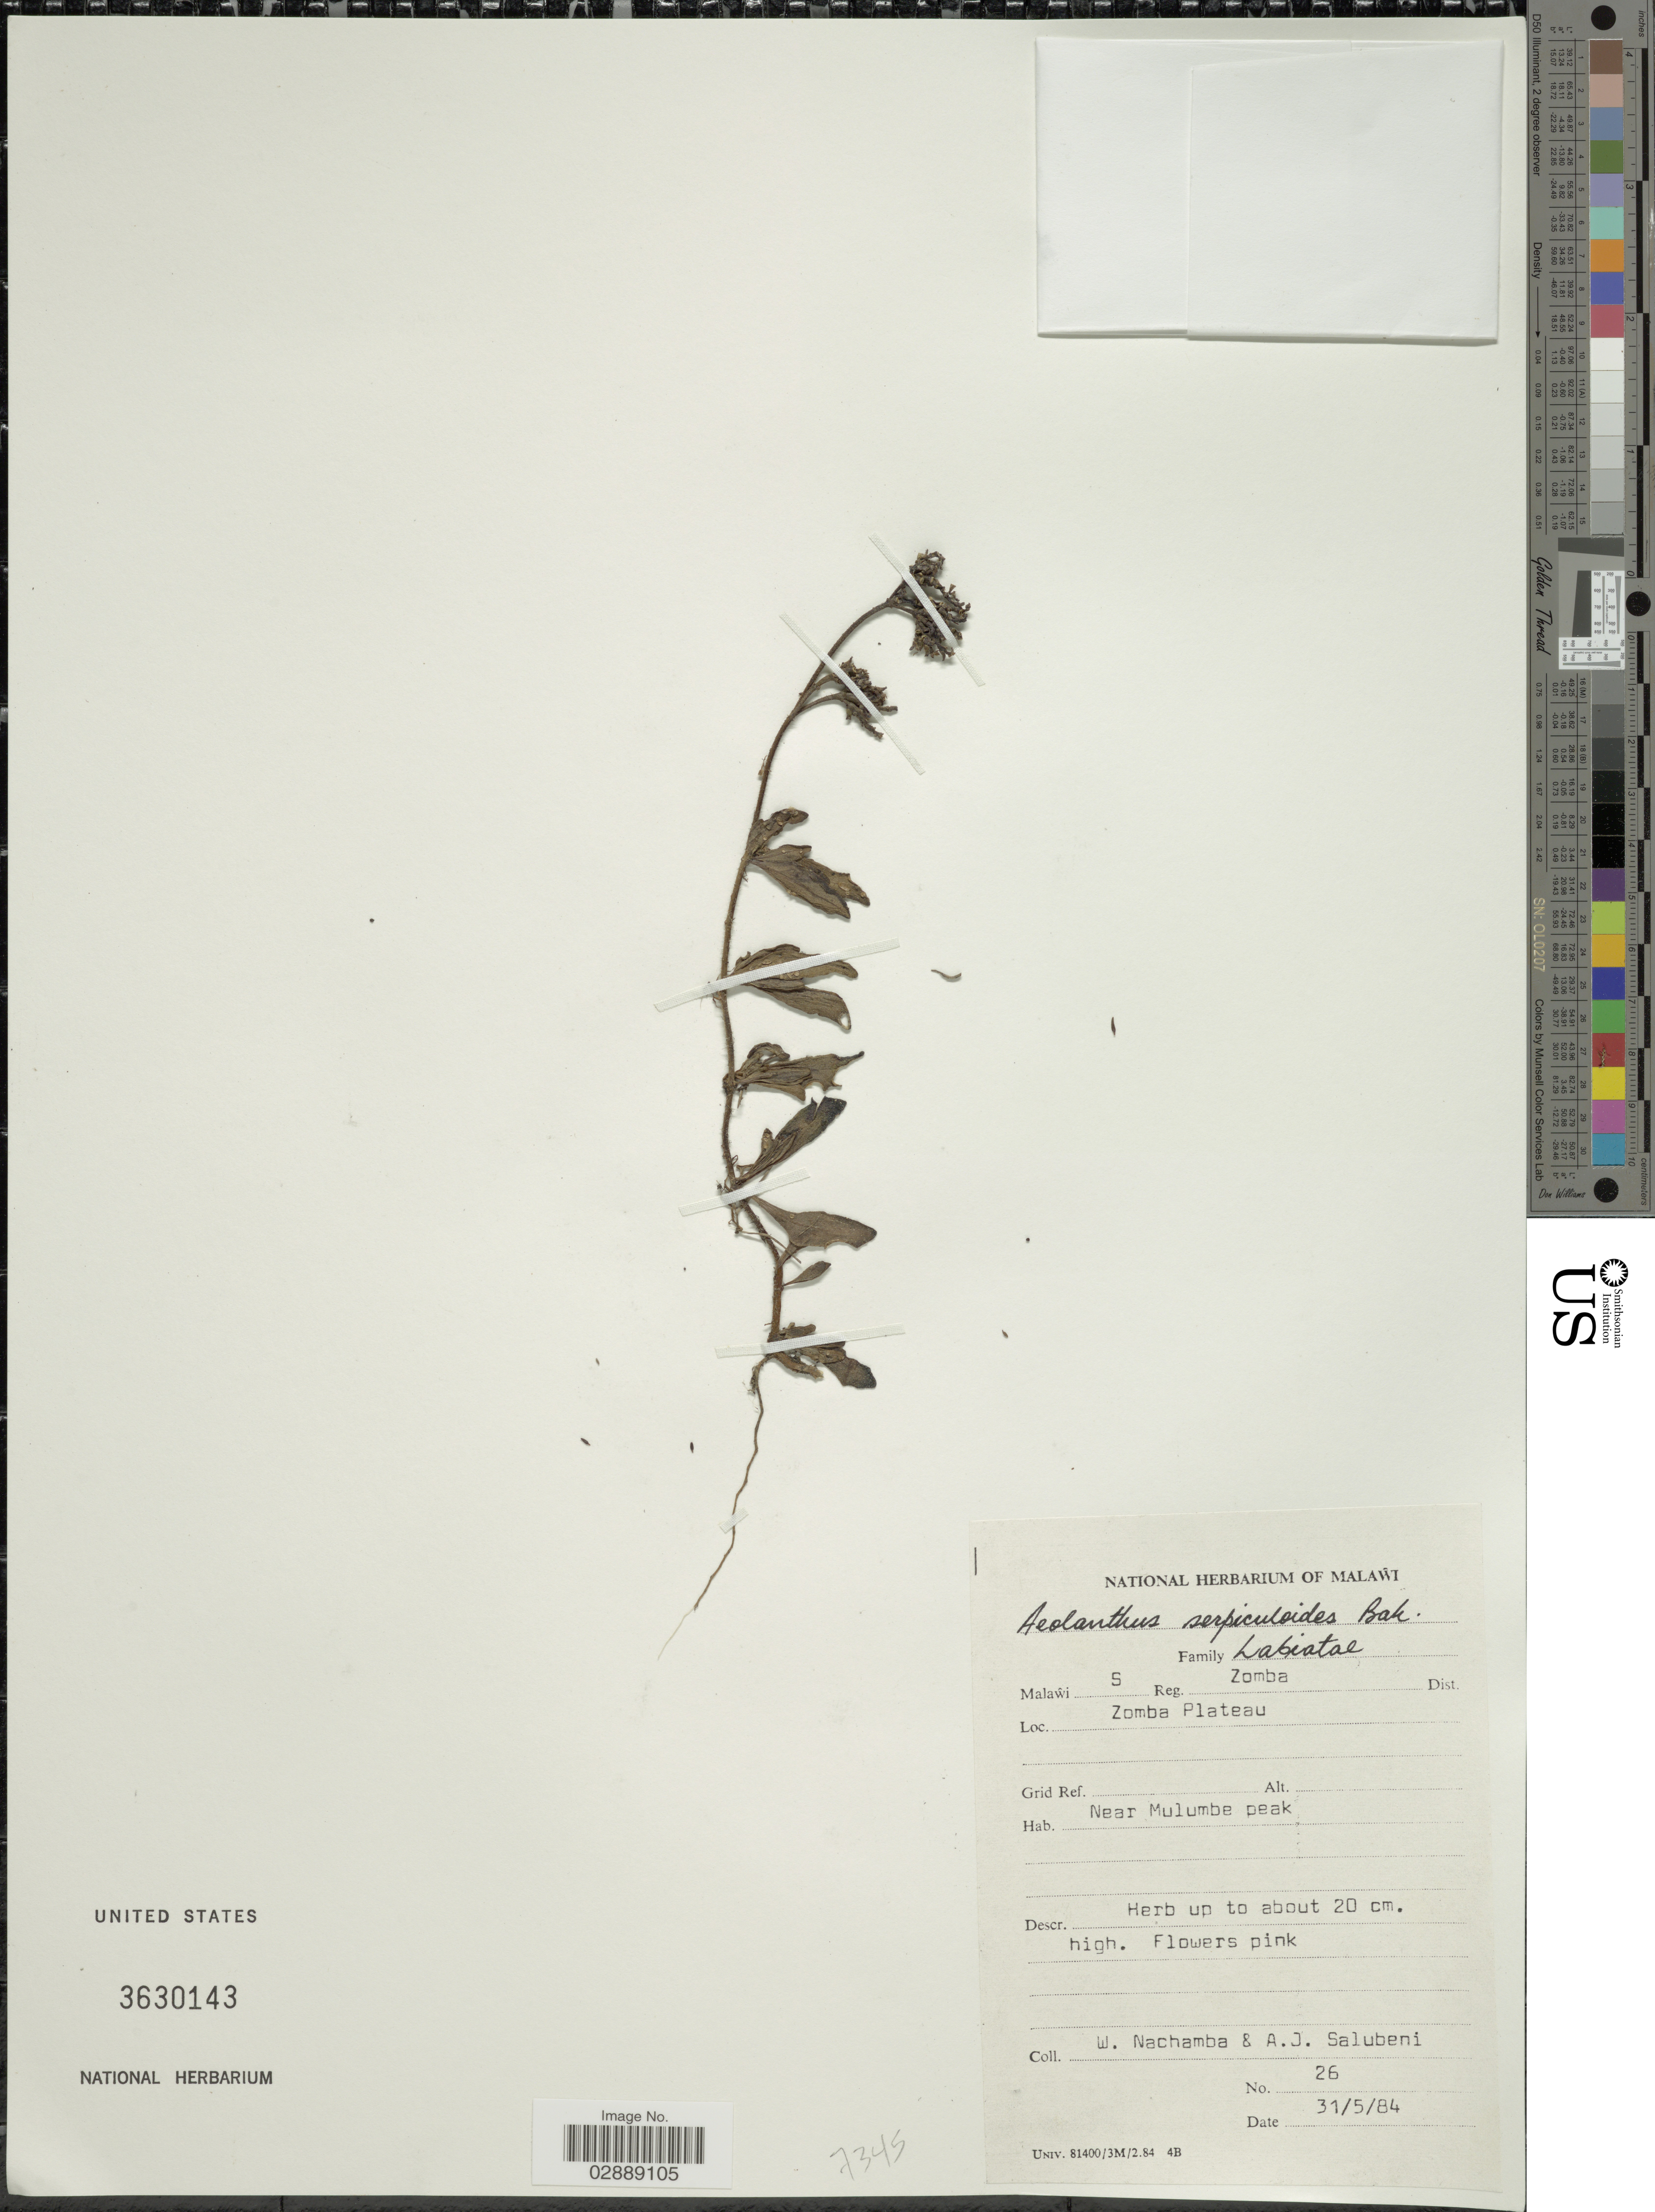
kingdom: Plantae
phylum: Tracheophyta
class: Magnoliopsida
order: Lamiales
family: Lamiaceae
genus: Aeollanthus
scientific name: Aeollanthus serpiculoides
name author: Baker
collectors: W. Nachamba & A. J. Salubeni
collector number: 26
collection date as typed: Transcribed d/m/y: 31/5/84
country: Malawi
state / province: Southern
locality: S Reg. Zomba Dist. Zomba Plateau. Near Mulumbe peak.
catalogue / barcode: US 3630143